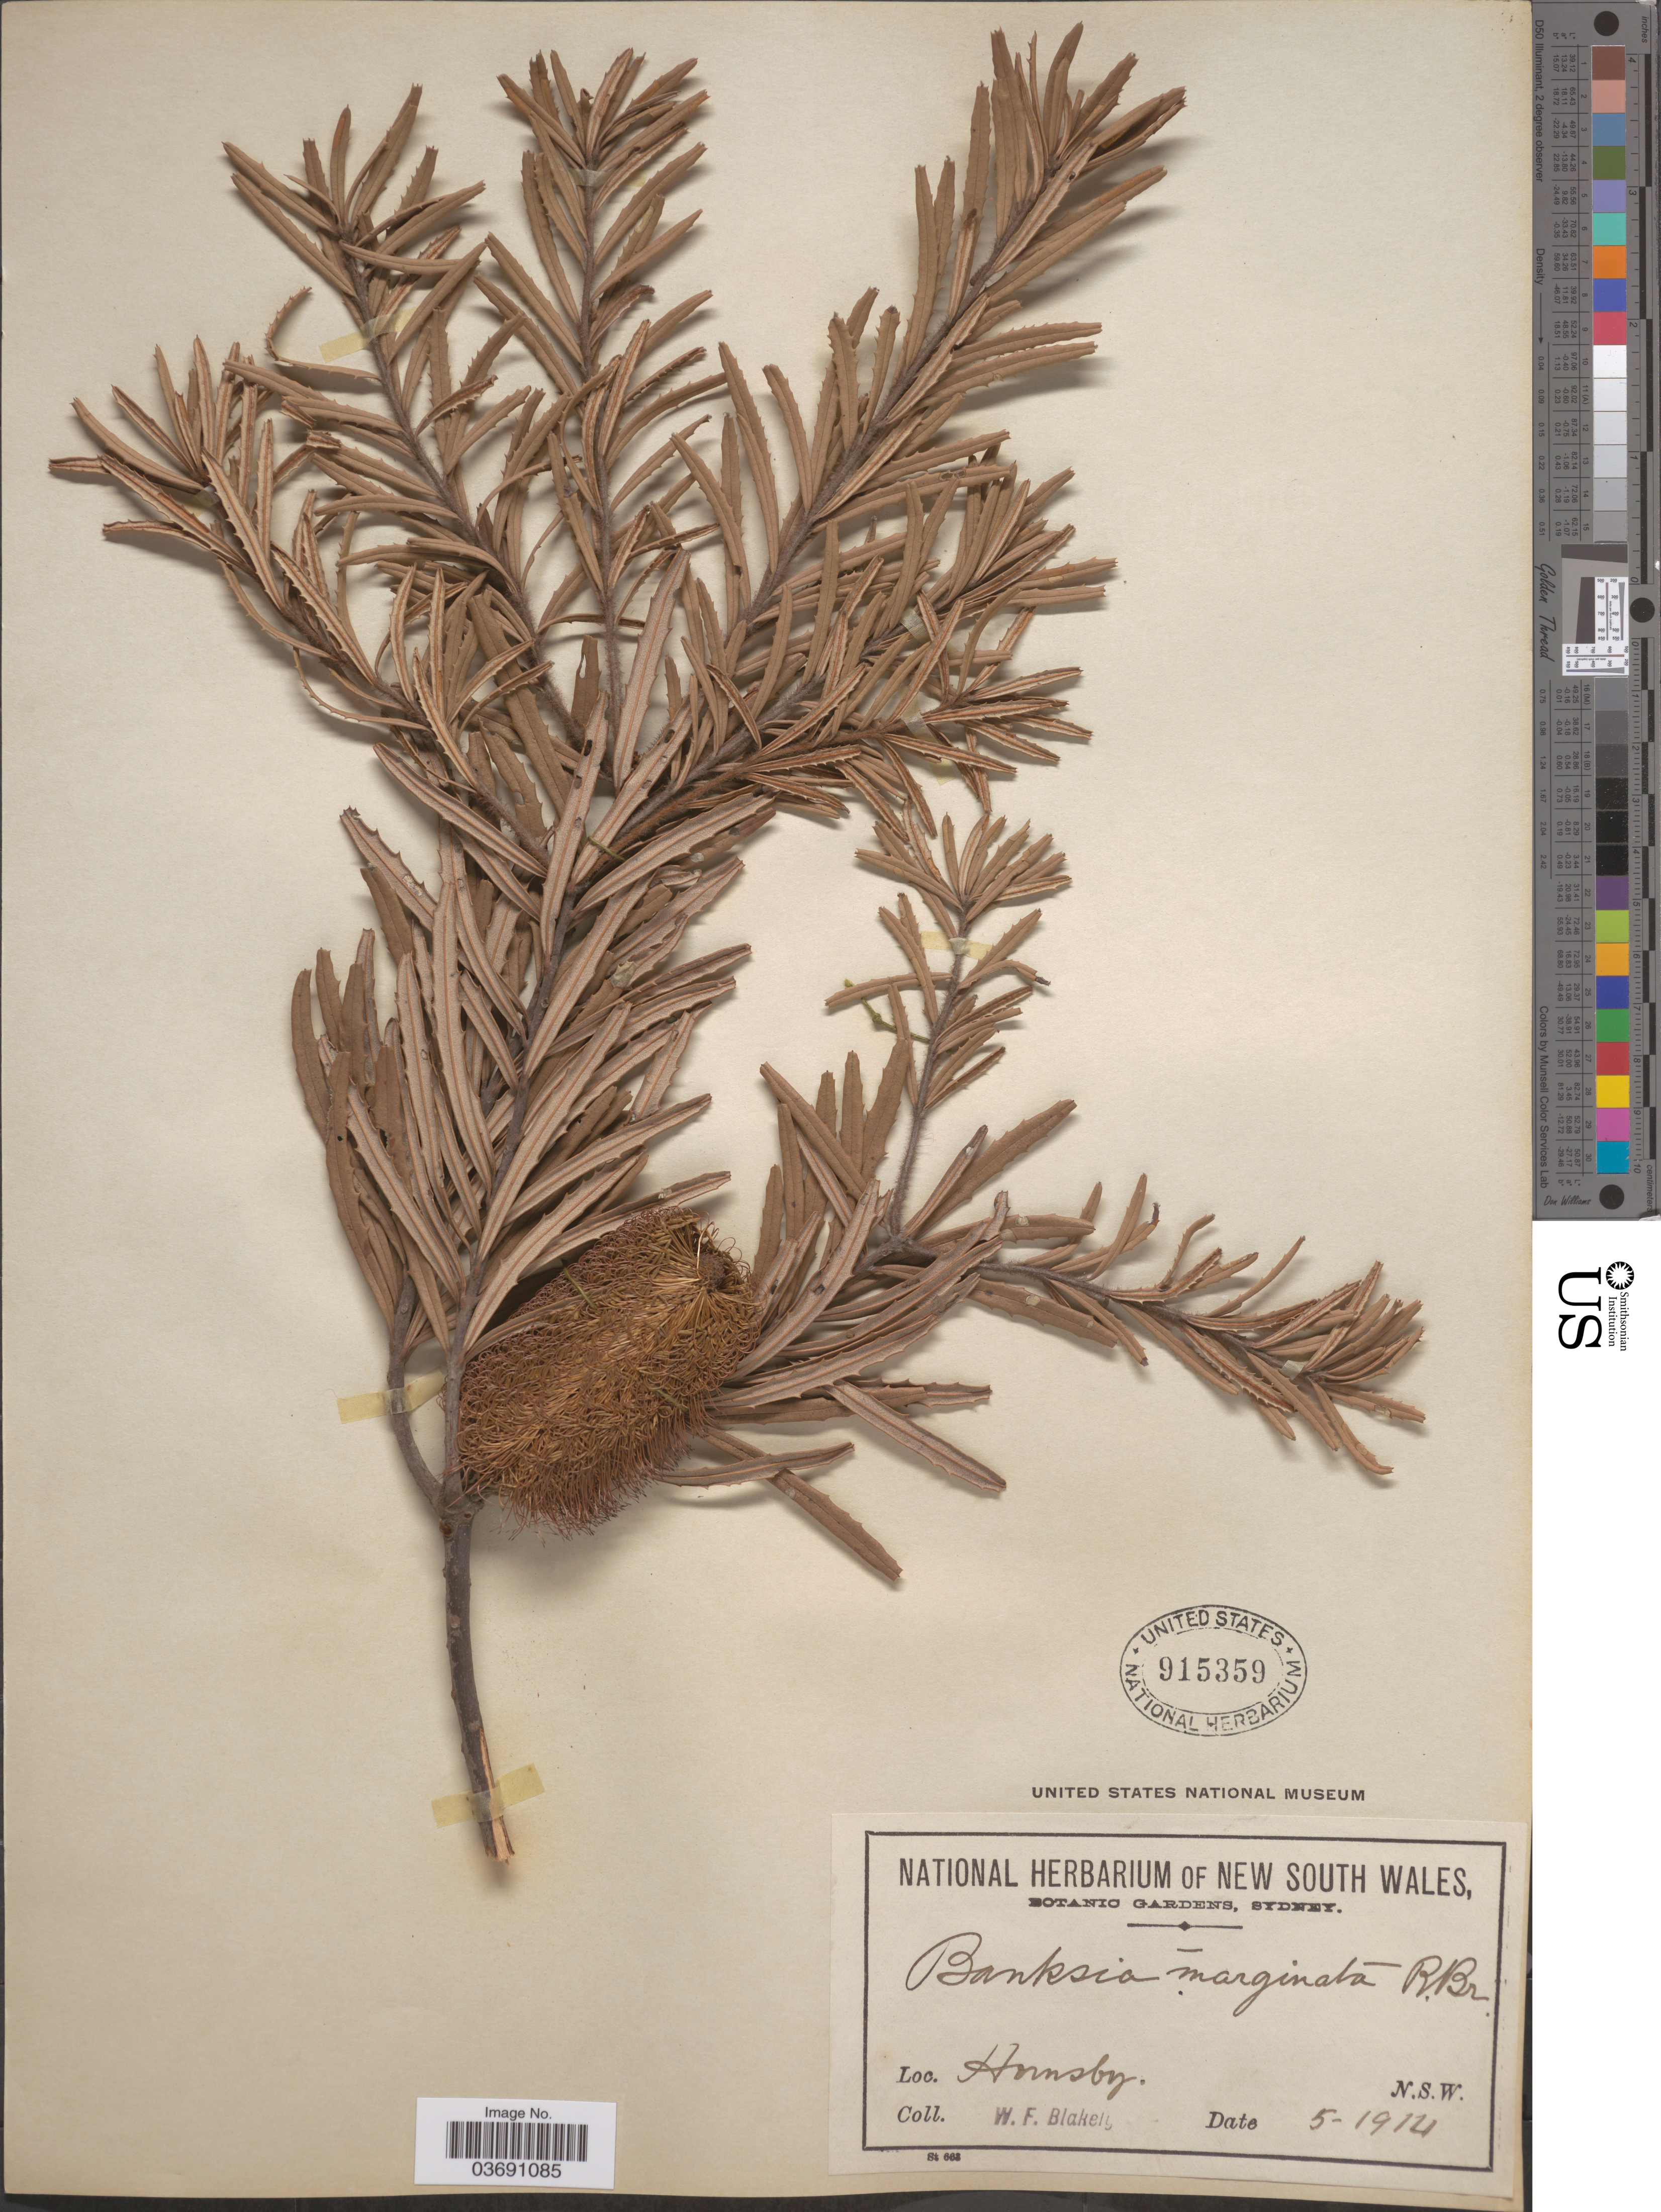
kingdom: Plantae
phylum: Tracheophyta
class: Magnoliopsida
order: Proteales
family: Proteaceae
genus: Banksia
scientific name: Banksia marginata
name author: Cav.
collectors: W. Blakely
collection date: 1914-05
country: Australia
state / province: New South Wales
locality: Hornsby.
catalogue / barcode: US 915359